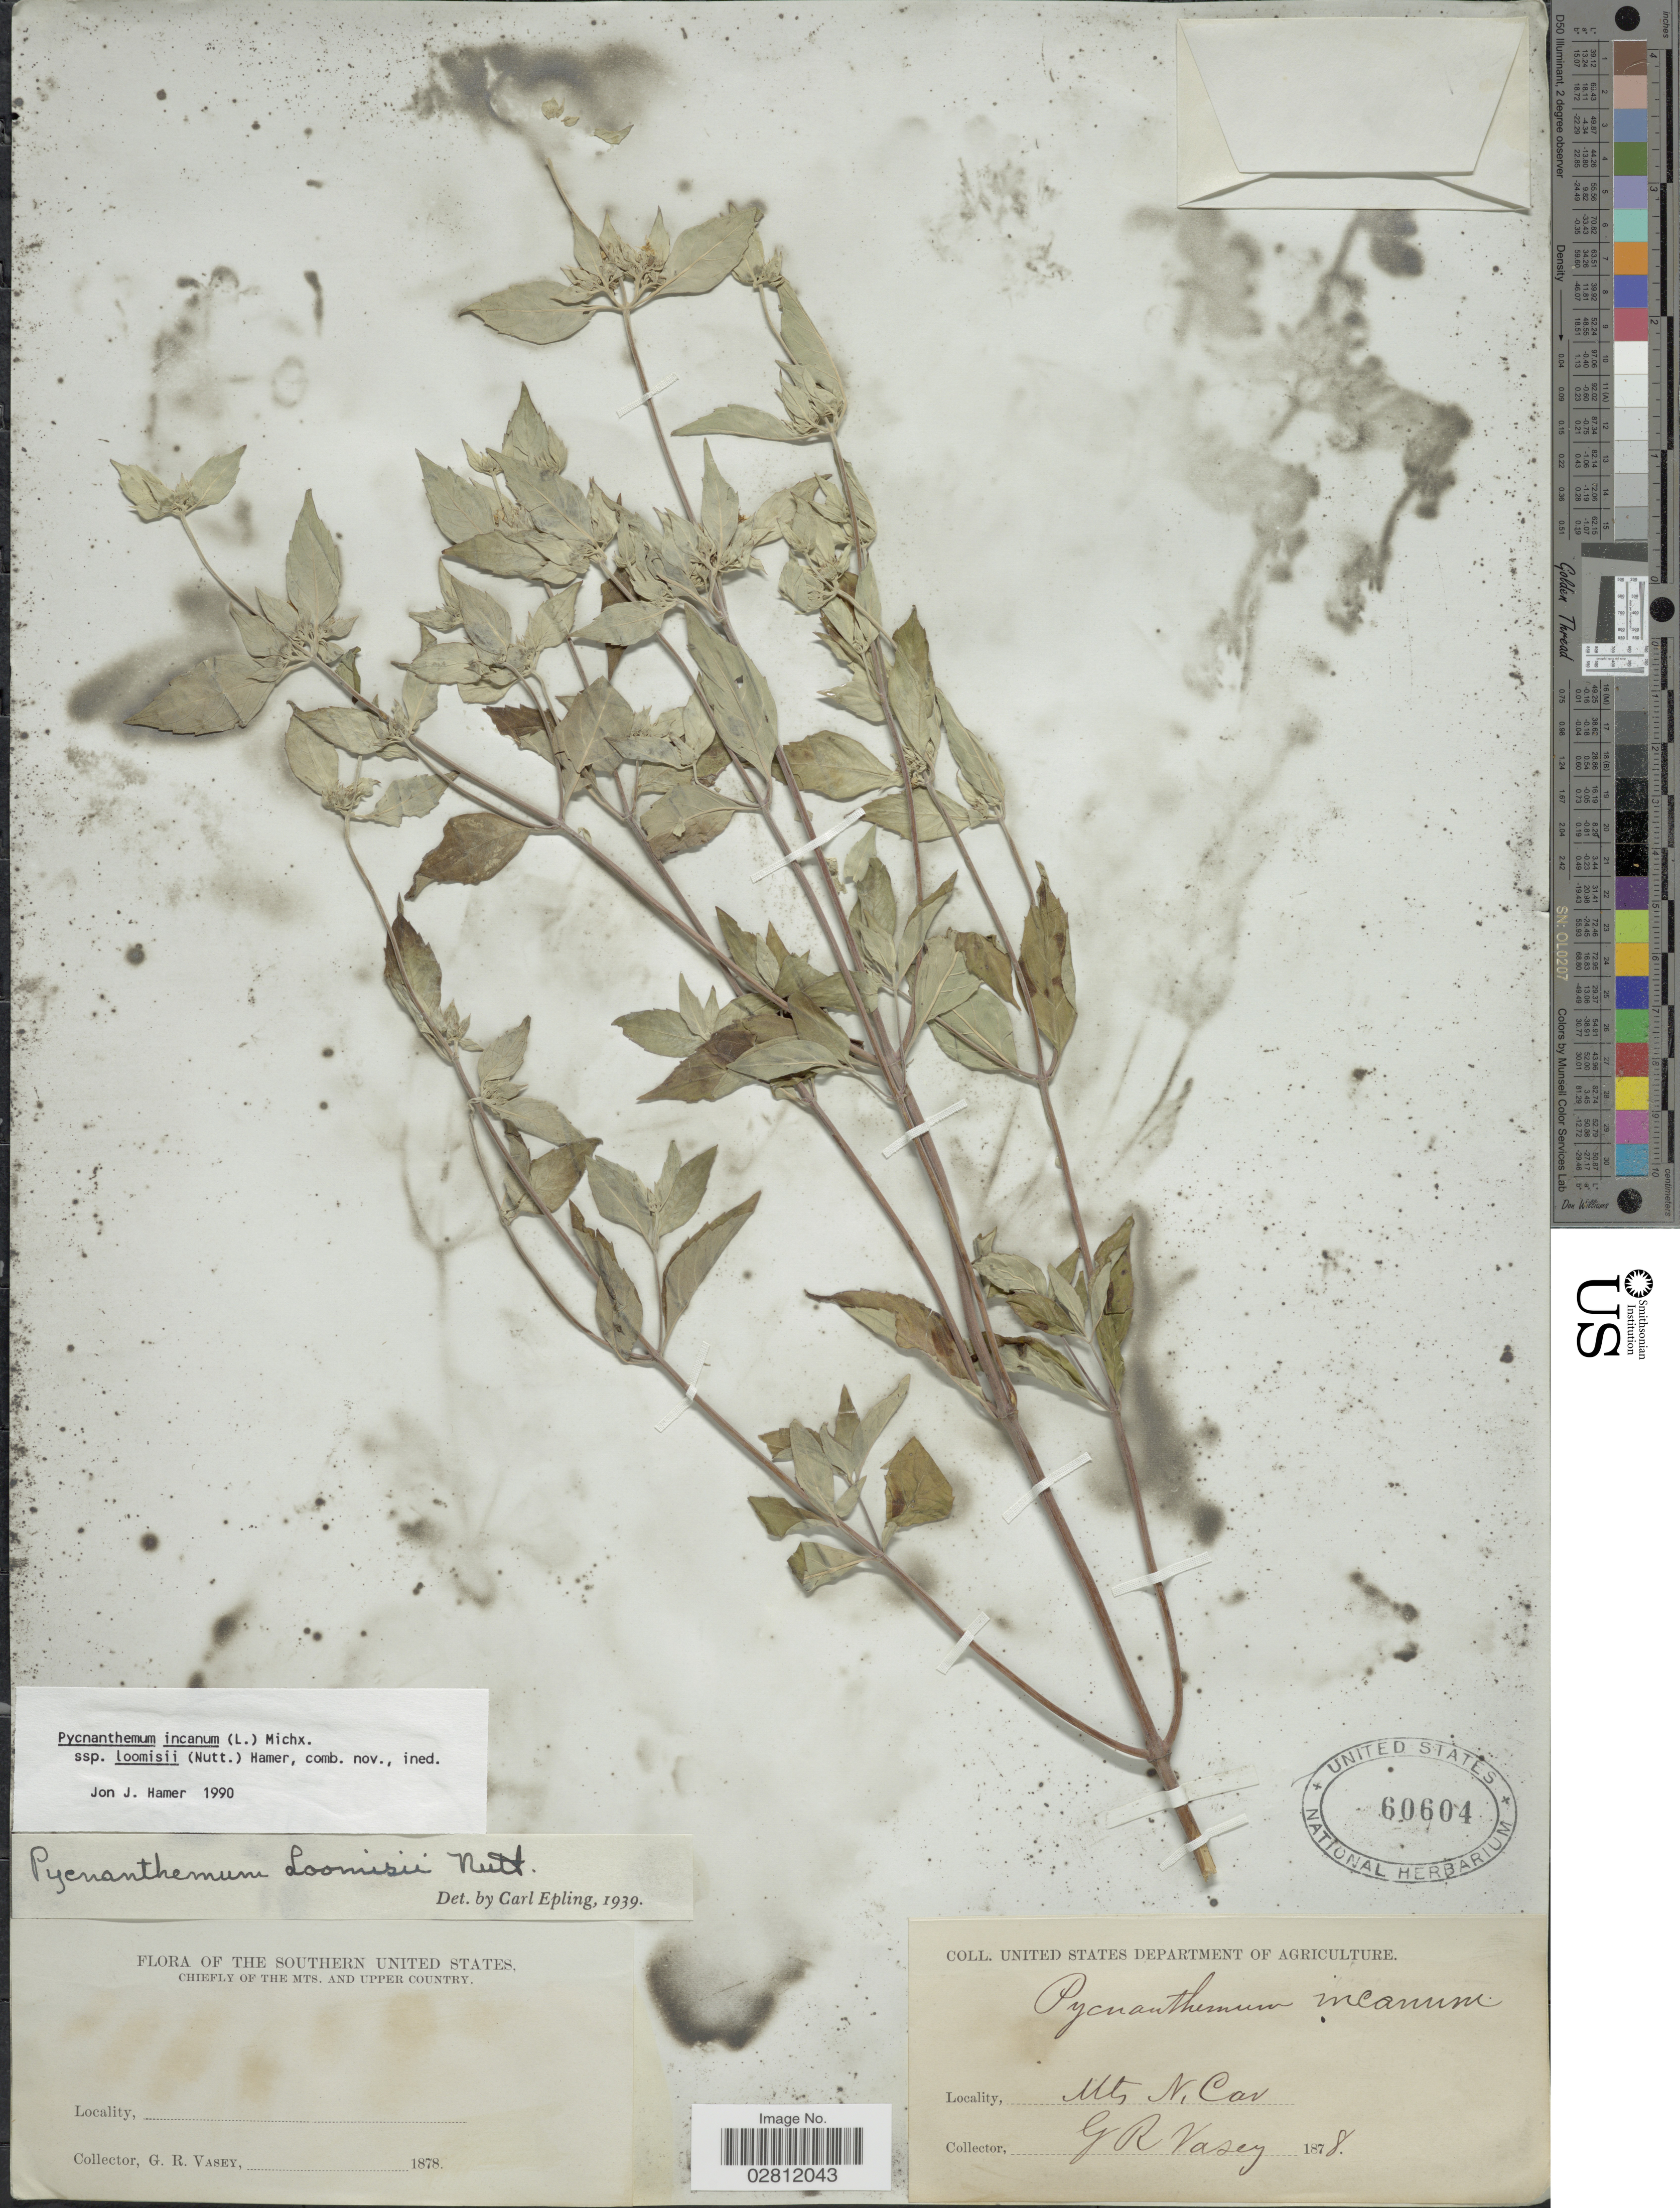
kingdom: Plantae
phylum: Tracheophyta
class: Magnoliopsida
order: Lamiales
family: Lamiaceae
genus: Pycnanthemum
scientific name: Pycnanthemum incanum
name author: (L.) Michx.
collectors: G. R. Vasey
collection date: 1878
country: United States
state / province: North Carolina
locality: Southern United States, Chiefly of the Mts. and Upper County, Mts N. Car.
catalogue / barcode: US 60604